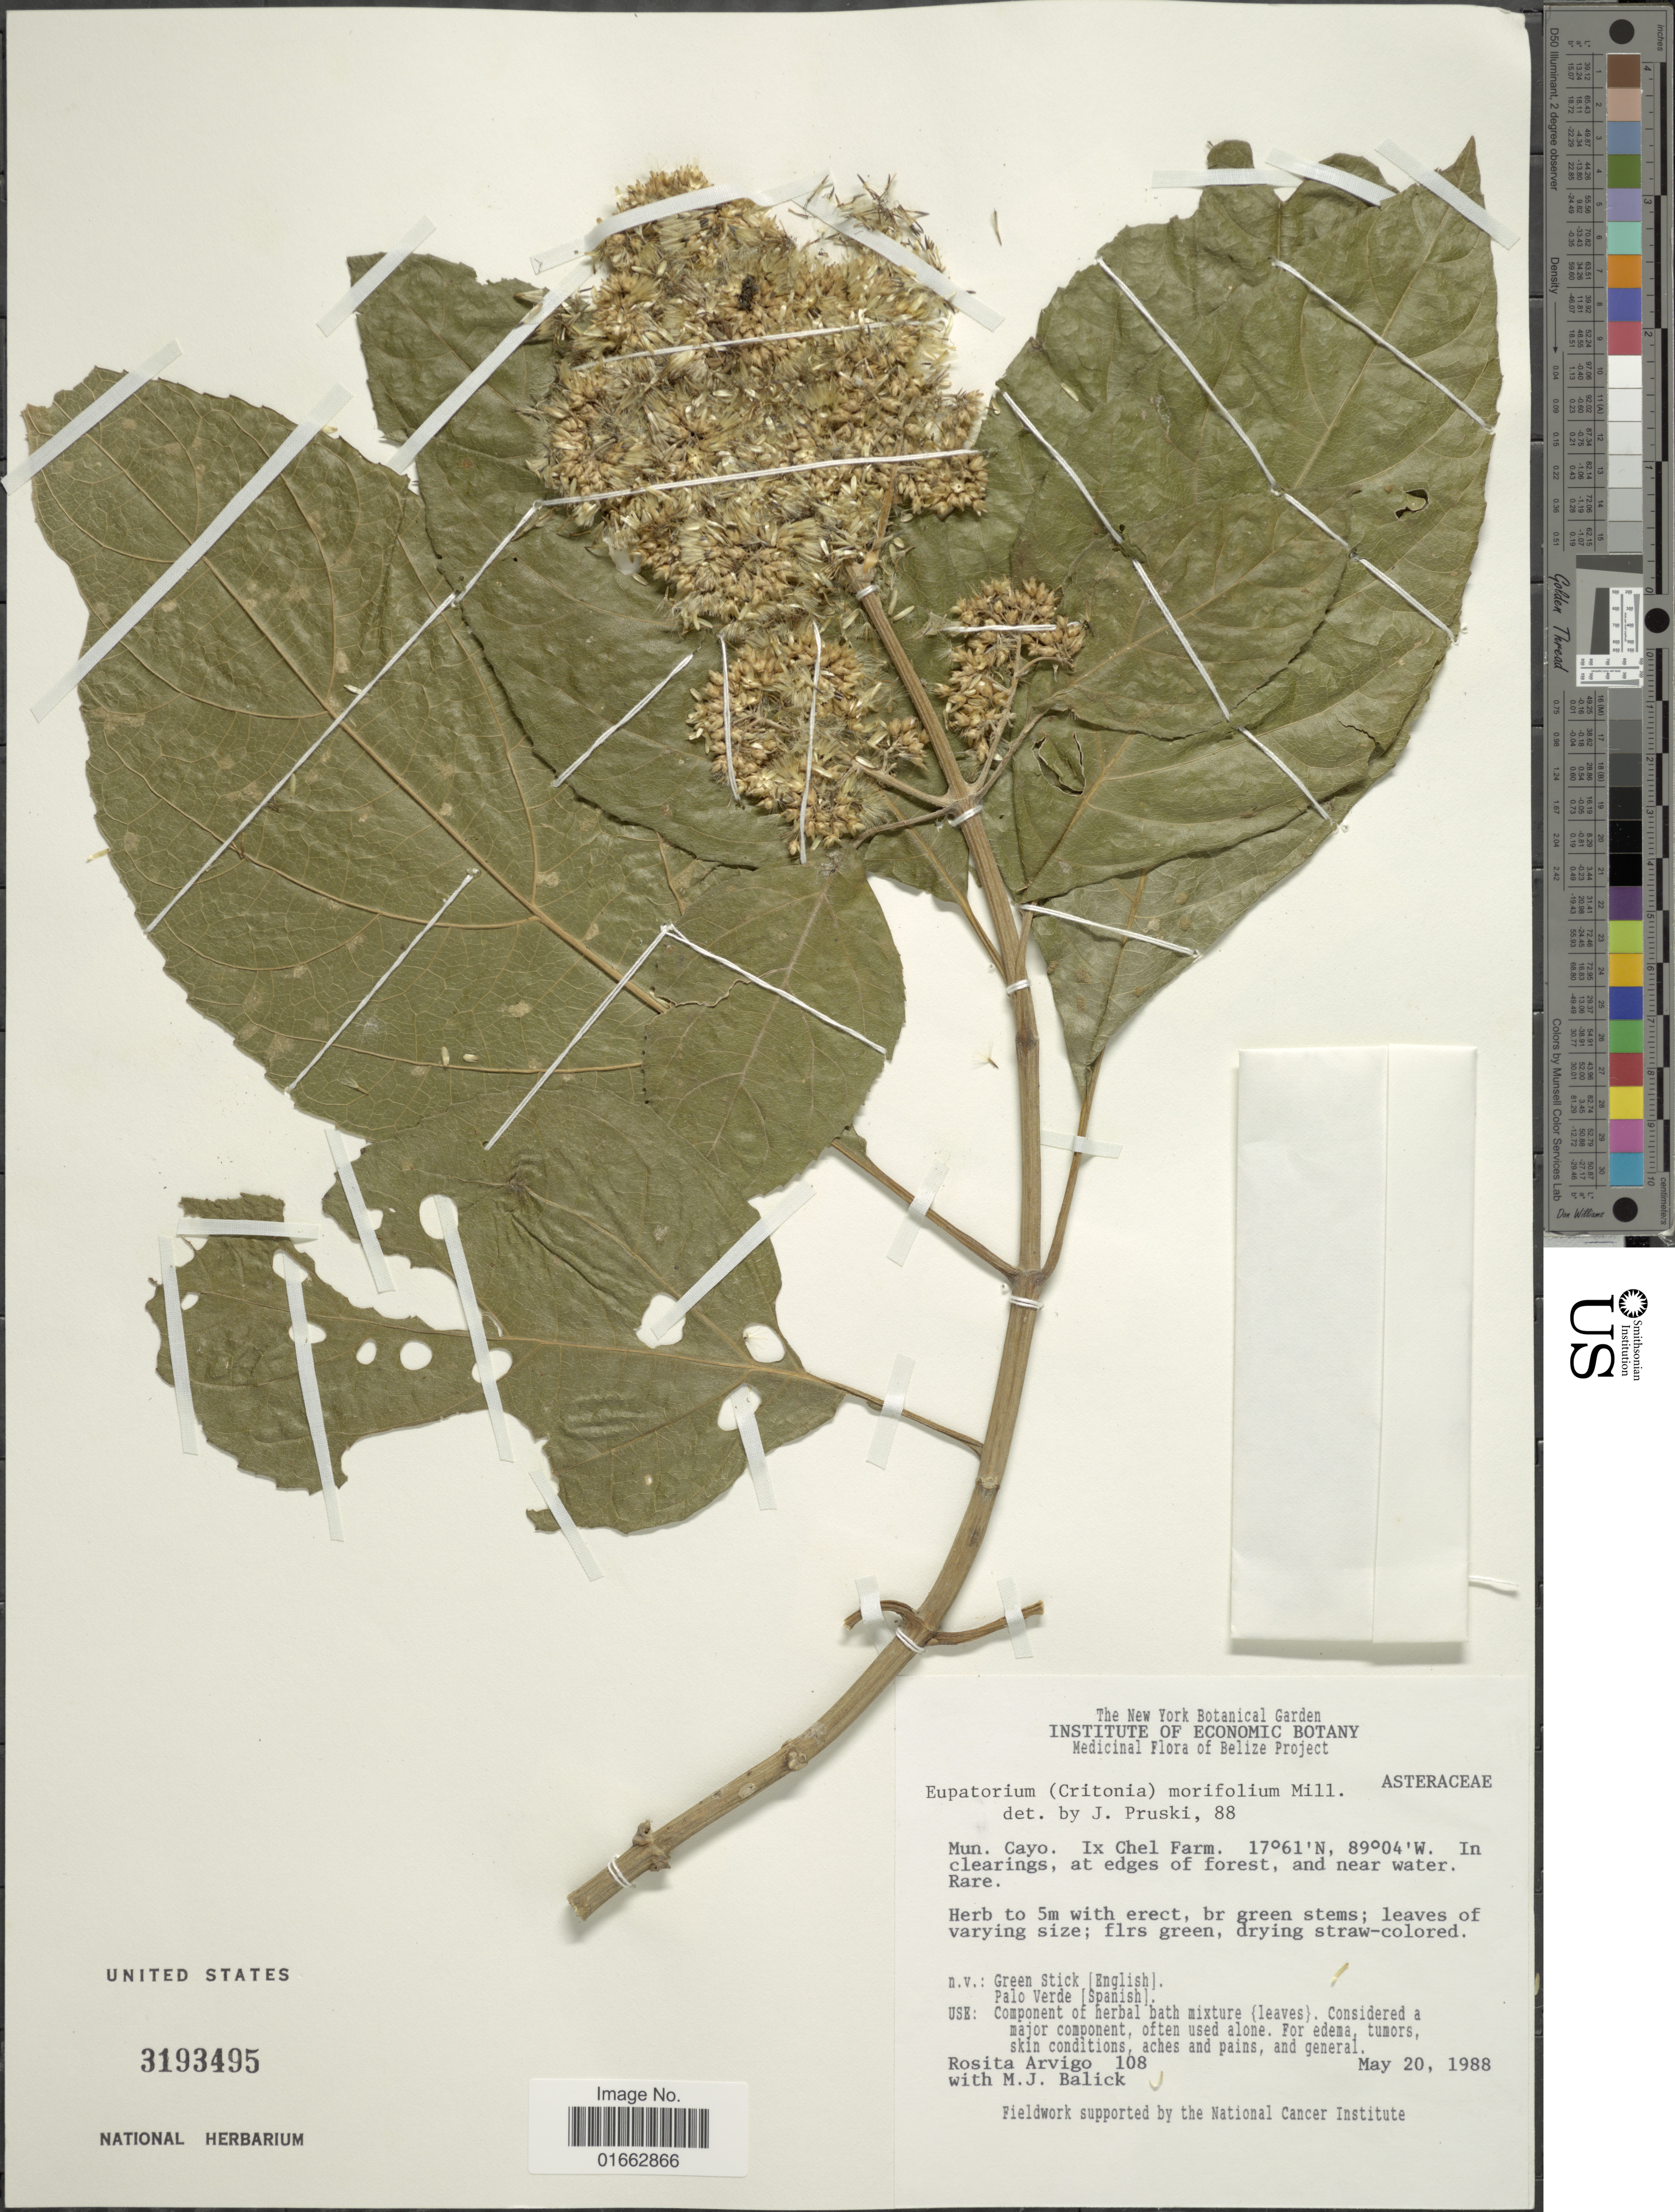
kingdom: Plantae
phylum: Tracheophyta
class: Magnoliopsida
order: Asterales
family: Asteraceae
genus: Critonia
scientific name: Critonia morifolia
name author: (Mill.) R.M. King & H. Rob.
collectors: R. Arvigo & M. J. Balick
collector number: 108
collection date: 1988-05-20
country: Belize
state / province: Cayo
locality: Ix Chel Farm, In clearings, at edge of forest, and near water, Beliz Project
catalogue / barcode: US 3193495